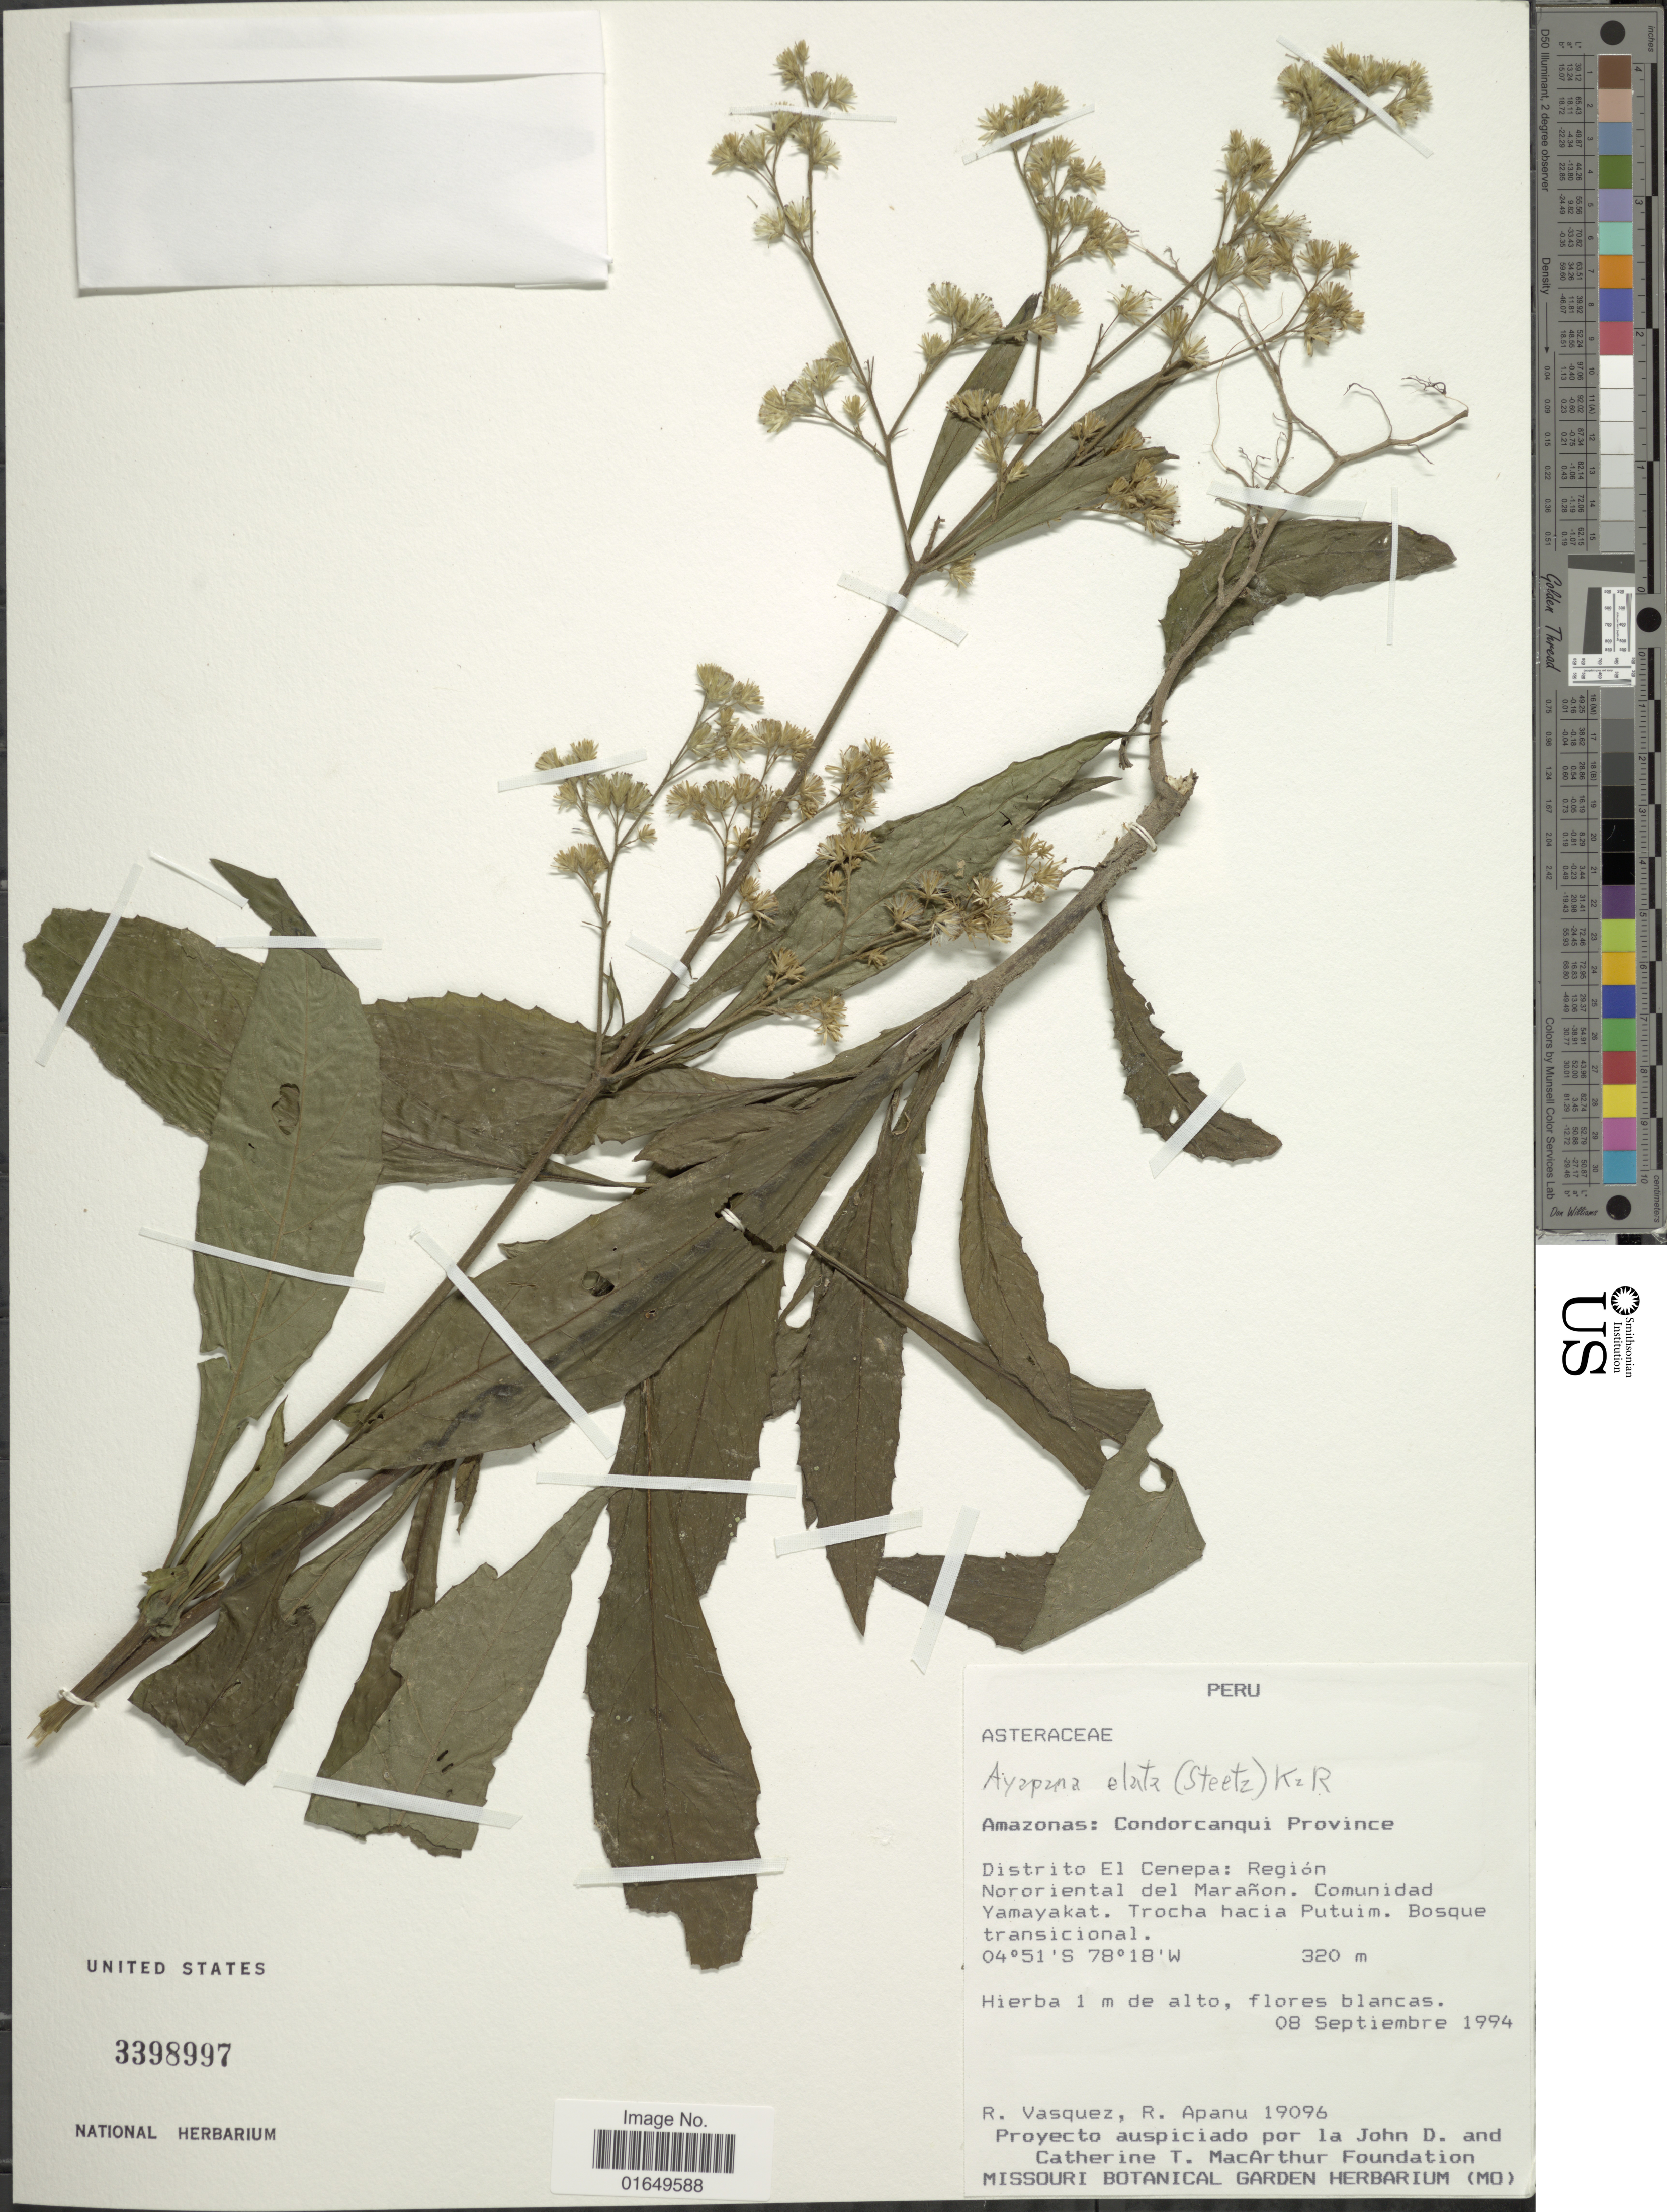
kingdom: Plantae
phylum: Tracheophyta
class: Magnoliopsida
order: Asterales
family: Asteraceae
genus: Ayapana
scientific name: Ayapana elata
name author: (Steetz) R.M. King & H. Rob.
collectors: R. Vasquez & R. Apanu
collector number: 19096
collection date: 1994-09-08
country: Peru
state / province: Amazonas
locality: Condorcanqui Province. Distrito El Cenepa: Región Nororiental del Marañon. Comunidad Yamayakat. Trocha hacia Putuim. Bosque transicional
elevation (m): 320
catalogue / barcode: US 3398997